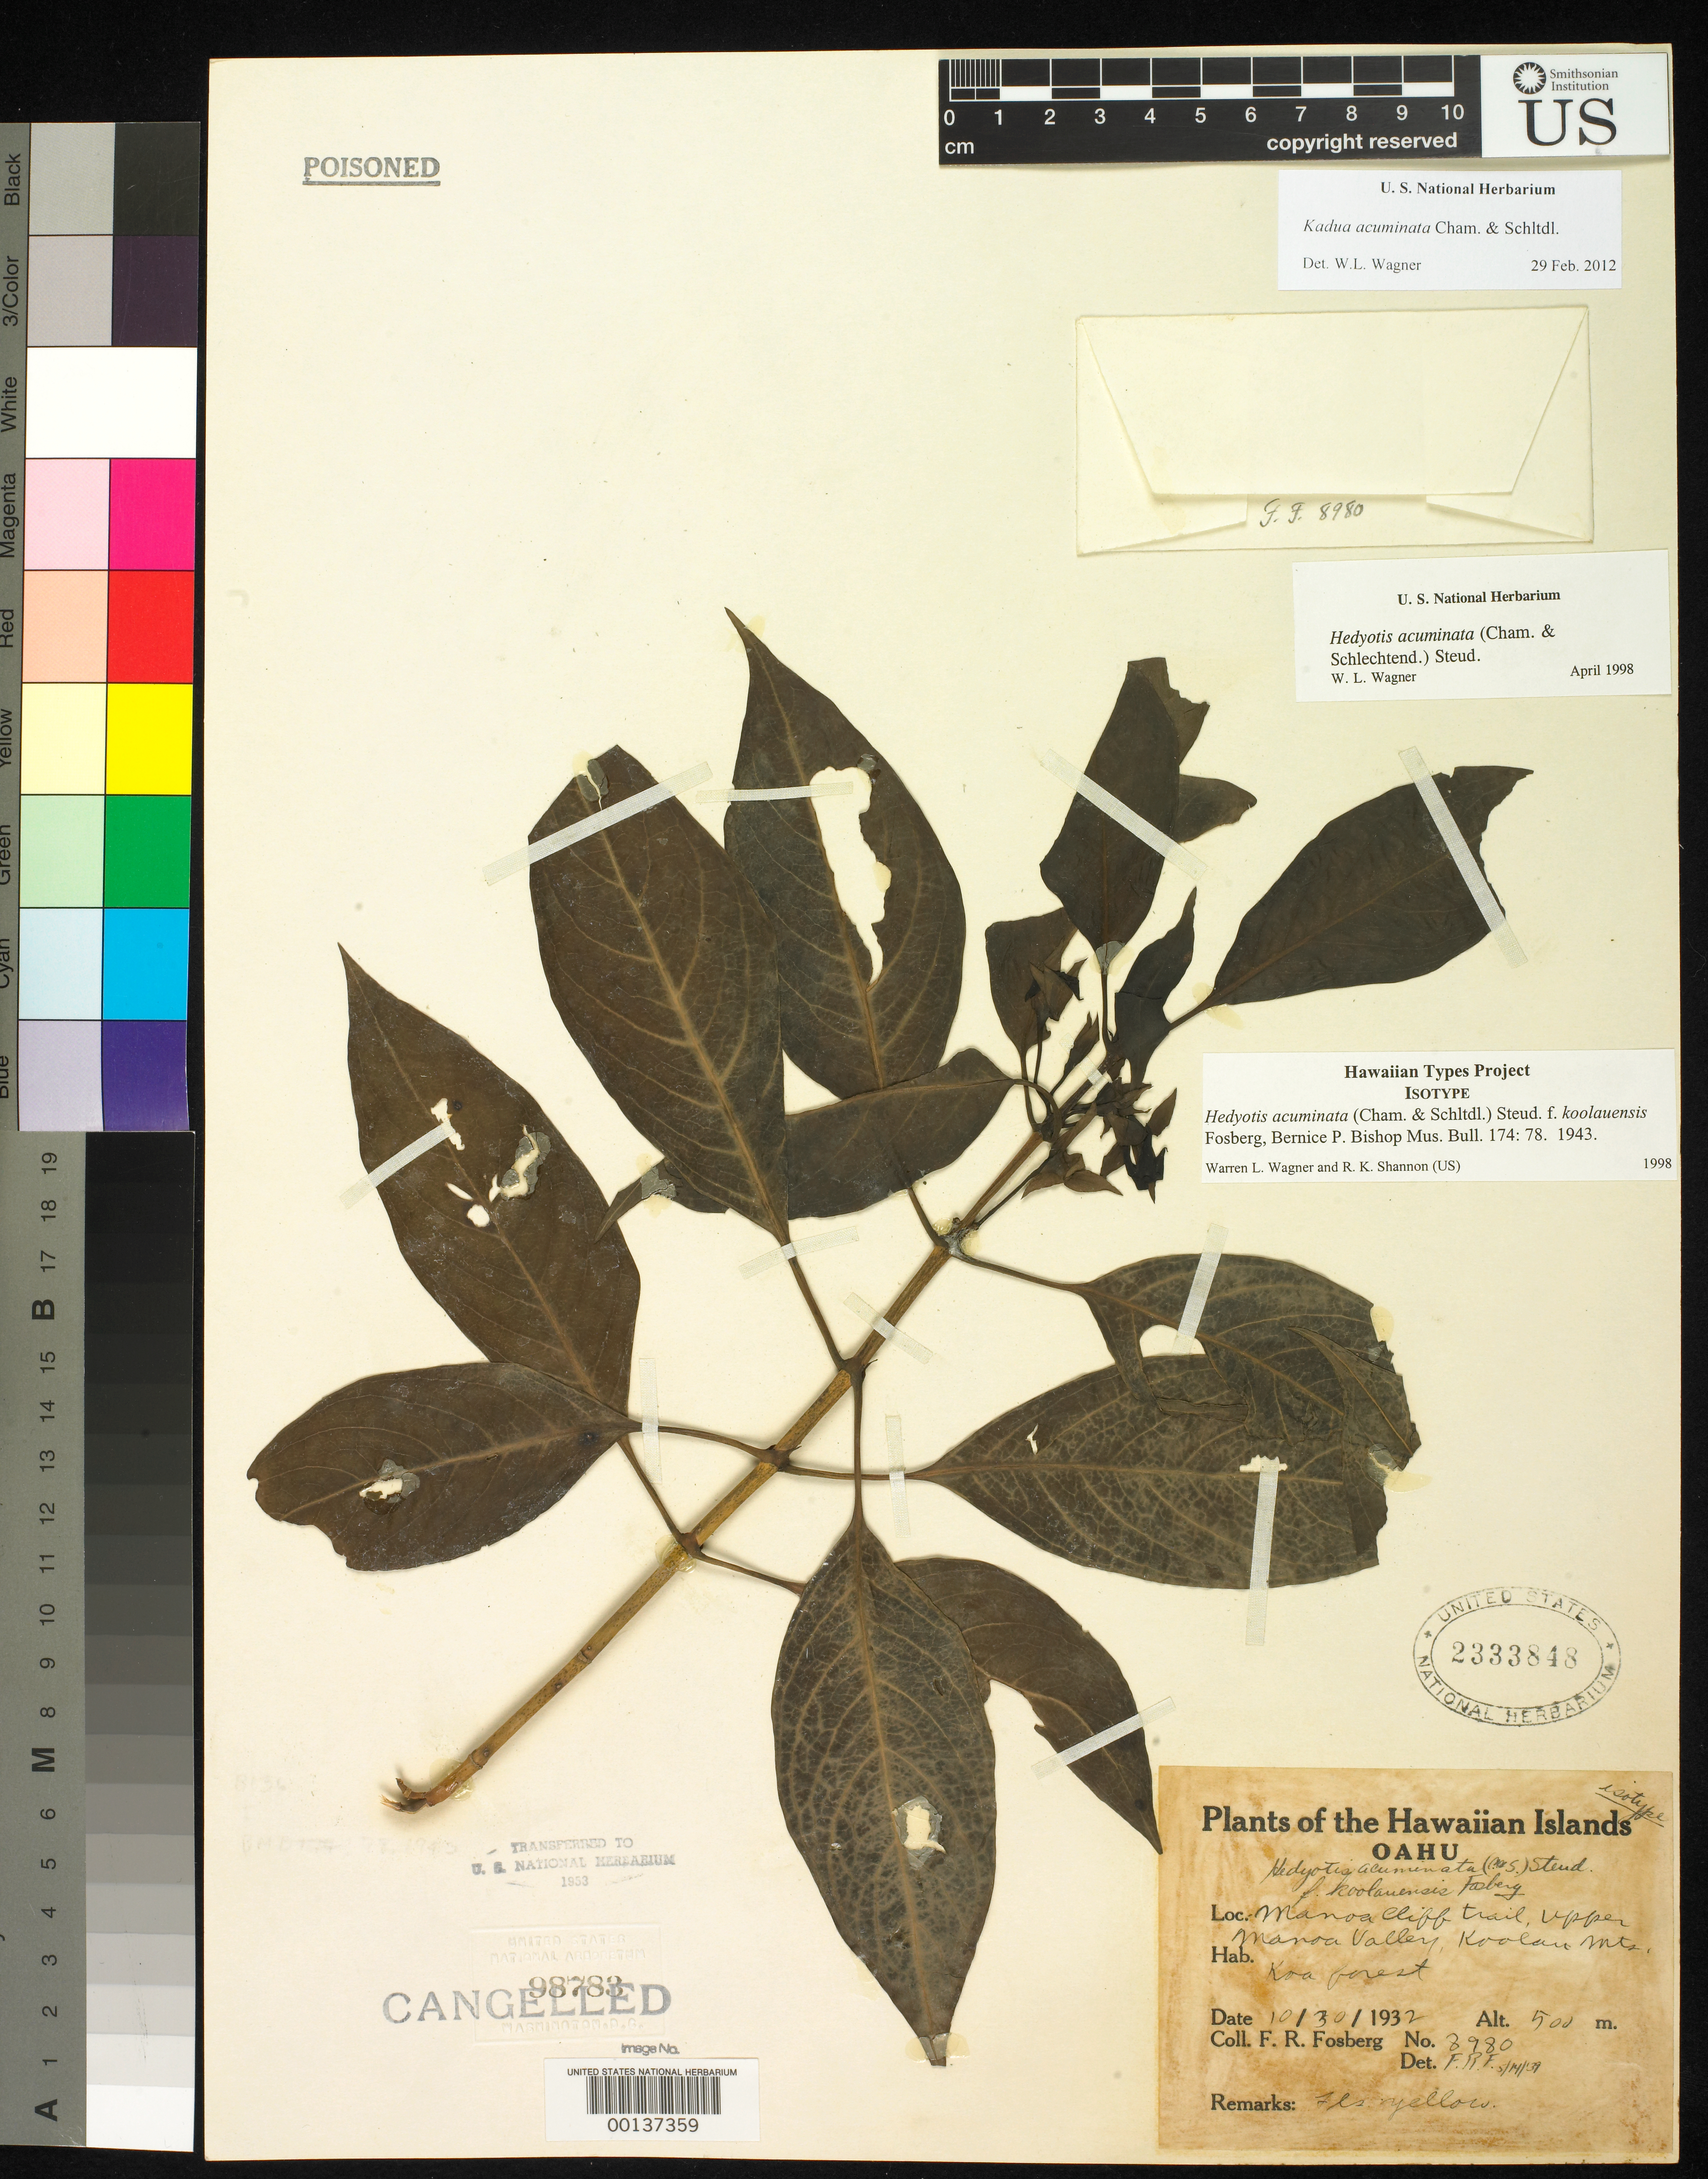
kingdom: Plantae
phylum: Tracheophyta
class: Magnoliopsida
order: Gentianales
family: Rubiaceae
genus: Hedyotis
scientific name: Hedyotis acuminata f. koolavensis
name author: Fosberg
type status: Isotype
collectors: F. R. Fosberg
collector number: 8980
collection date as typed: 30 Oct 1952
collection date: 1952-10-30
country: United States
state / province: Hawaii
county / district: Honolulu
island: Oahu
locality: Koolau Range, Manoa Cliff Trail.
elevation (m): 500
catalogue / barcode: US 2333848